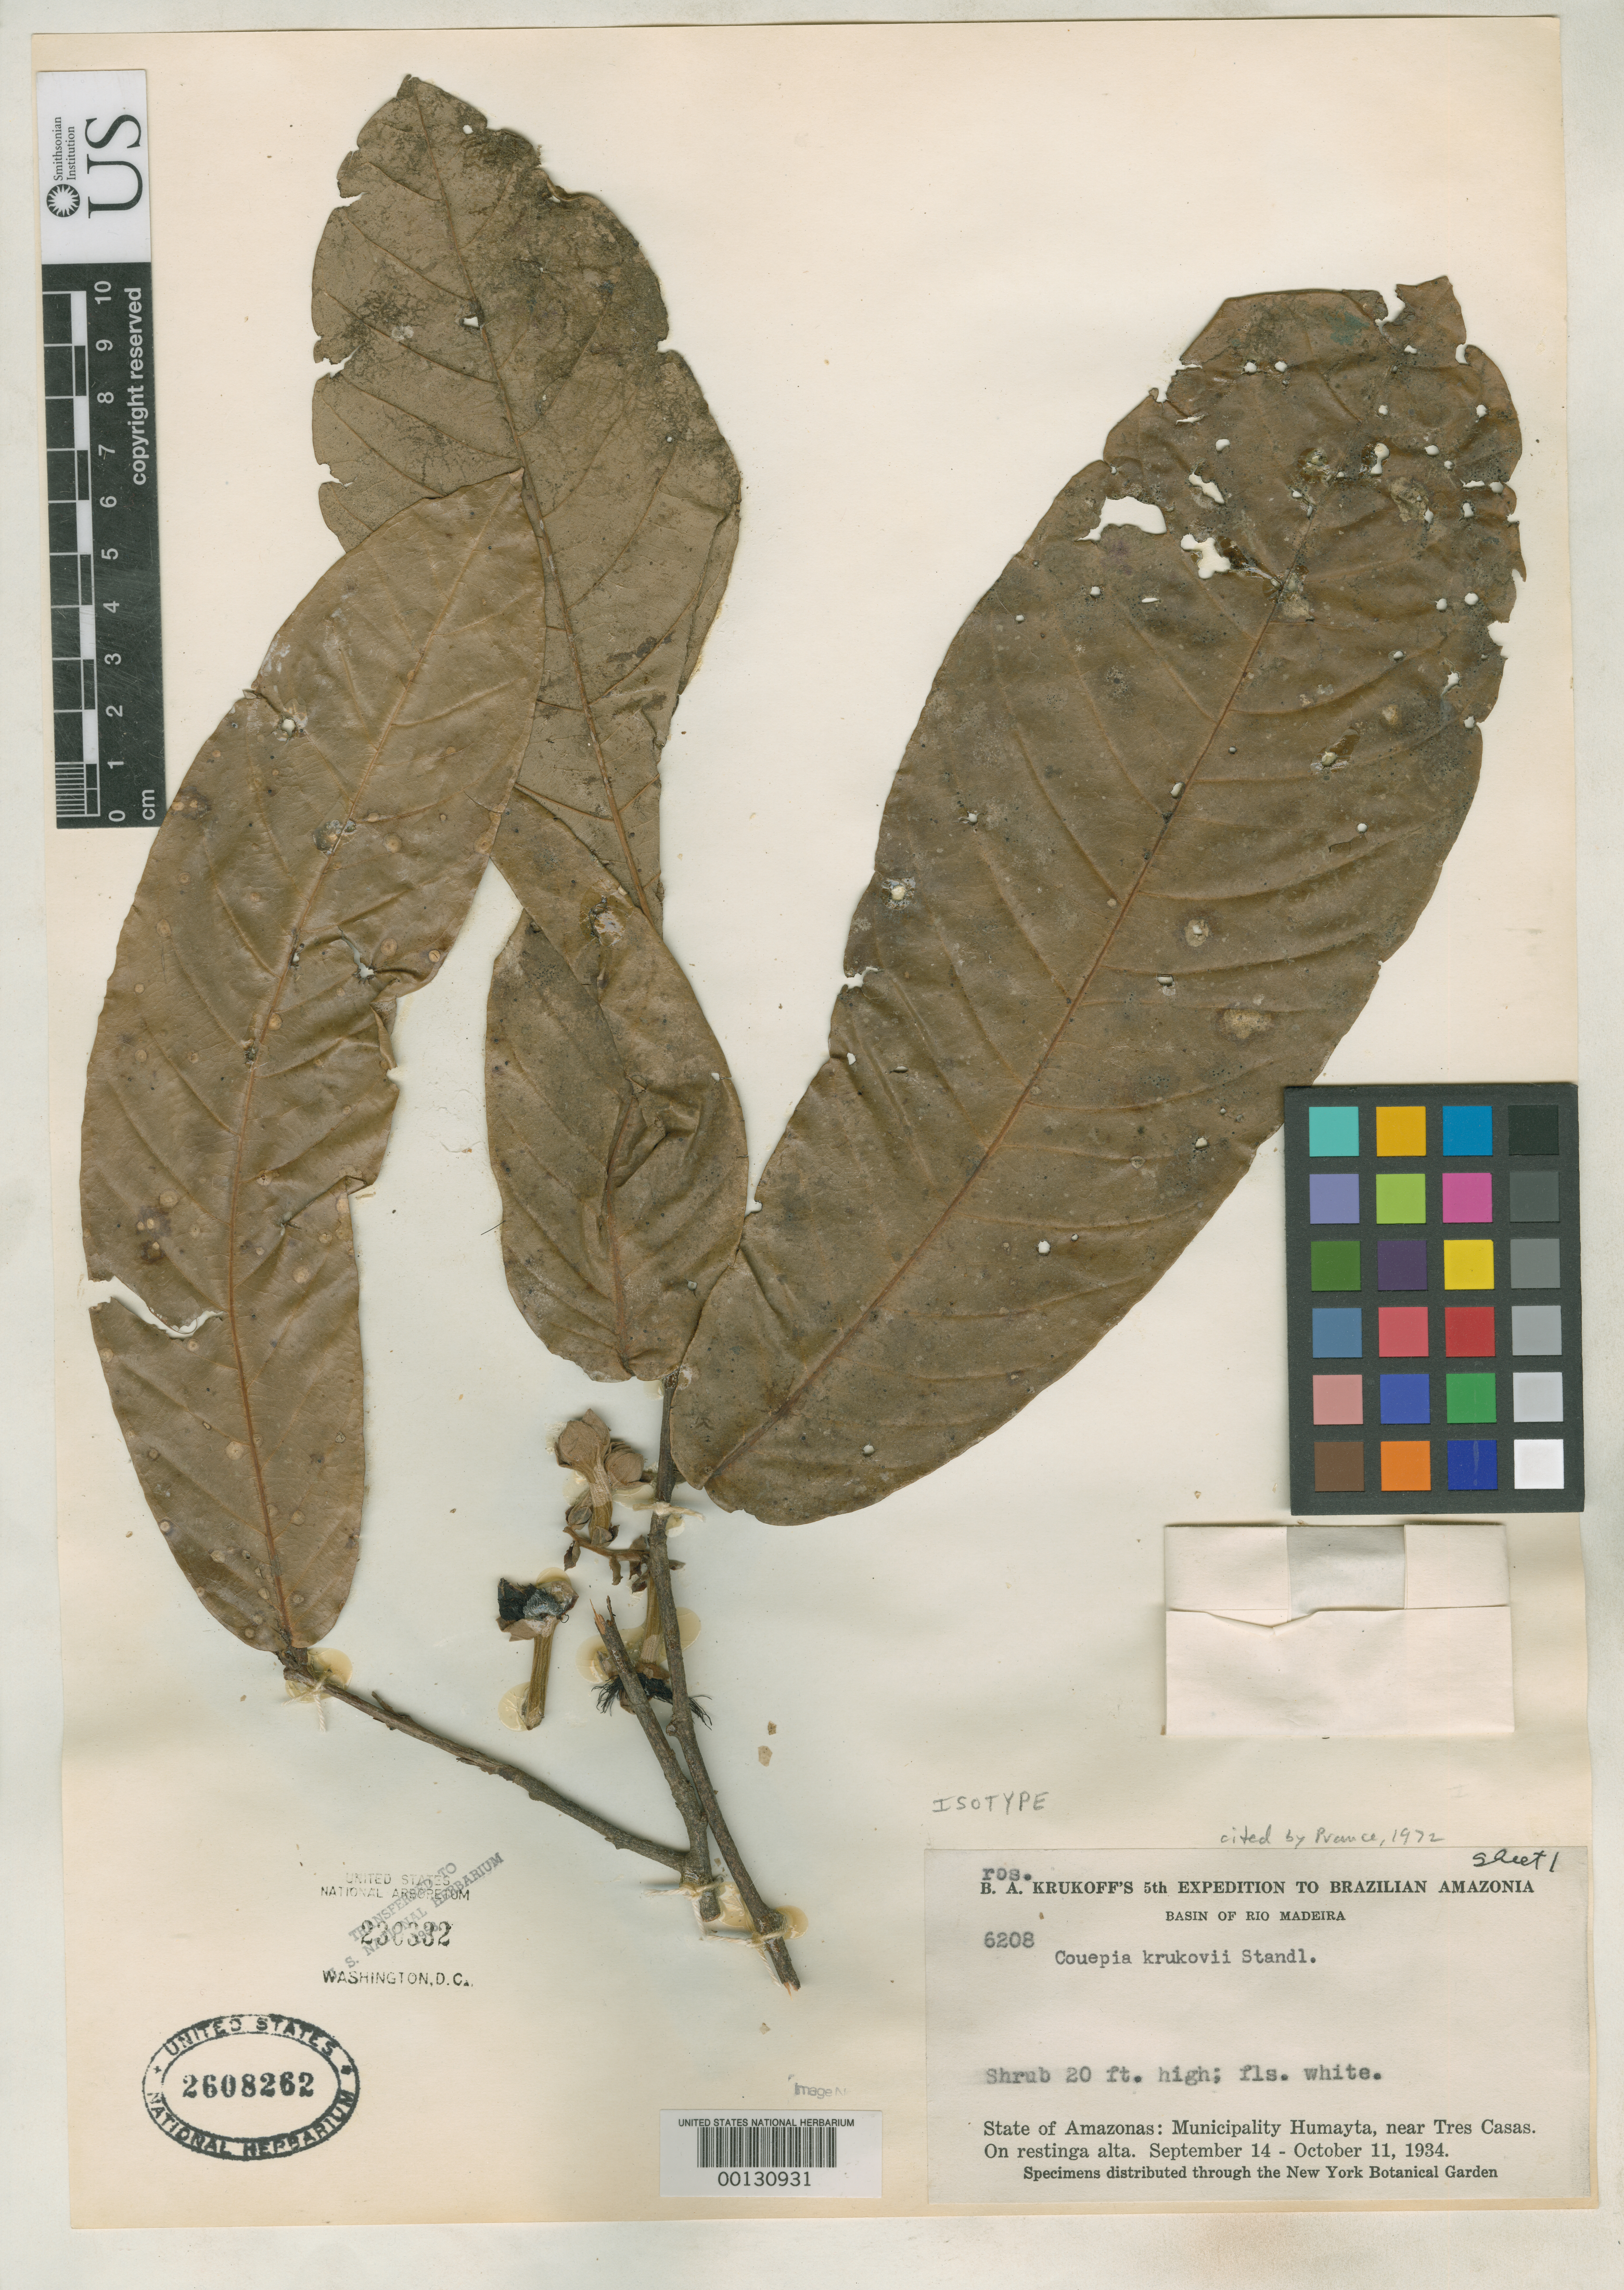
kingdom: Plantae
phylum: Tracheophyta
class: Magnoliopsida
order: Malpighiales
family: Chrysobalanaceae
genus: Couepia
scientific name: Couepia krukovii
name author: Standl.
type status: Isotype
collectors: B. A. Krukoff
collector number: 6208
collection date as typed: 14 Sep 1934 to 11 Oct 1934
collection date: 1934-09-14/1934-10-11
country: Brazil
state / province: Amazonas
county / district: Humaitá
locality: Near Trescasas.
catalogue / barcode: US 2608262